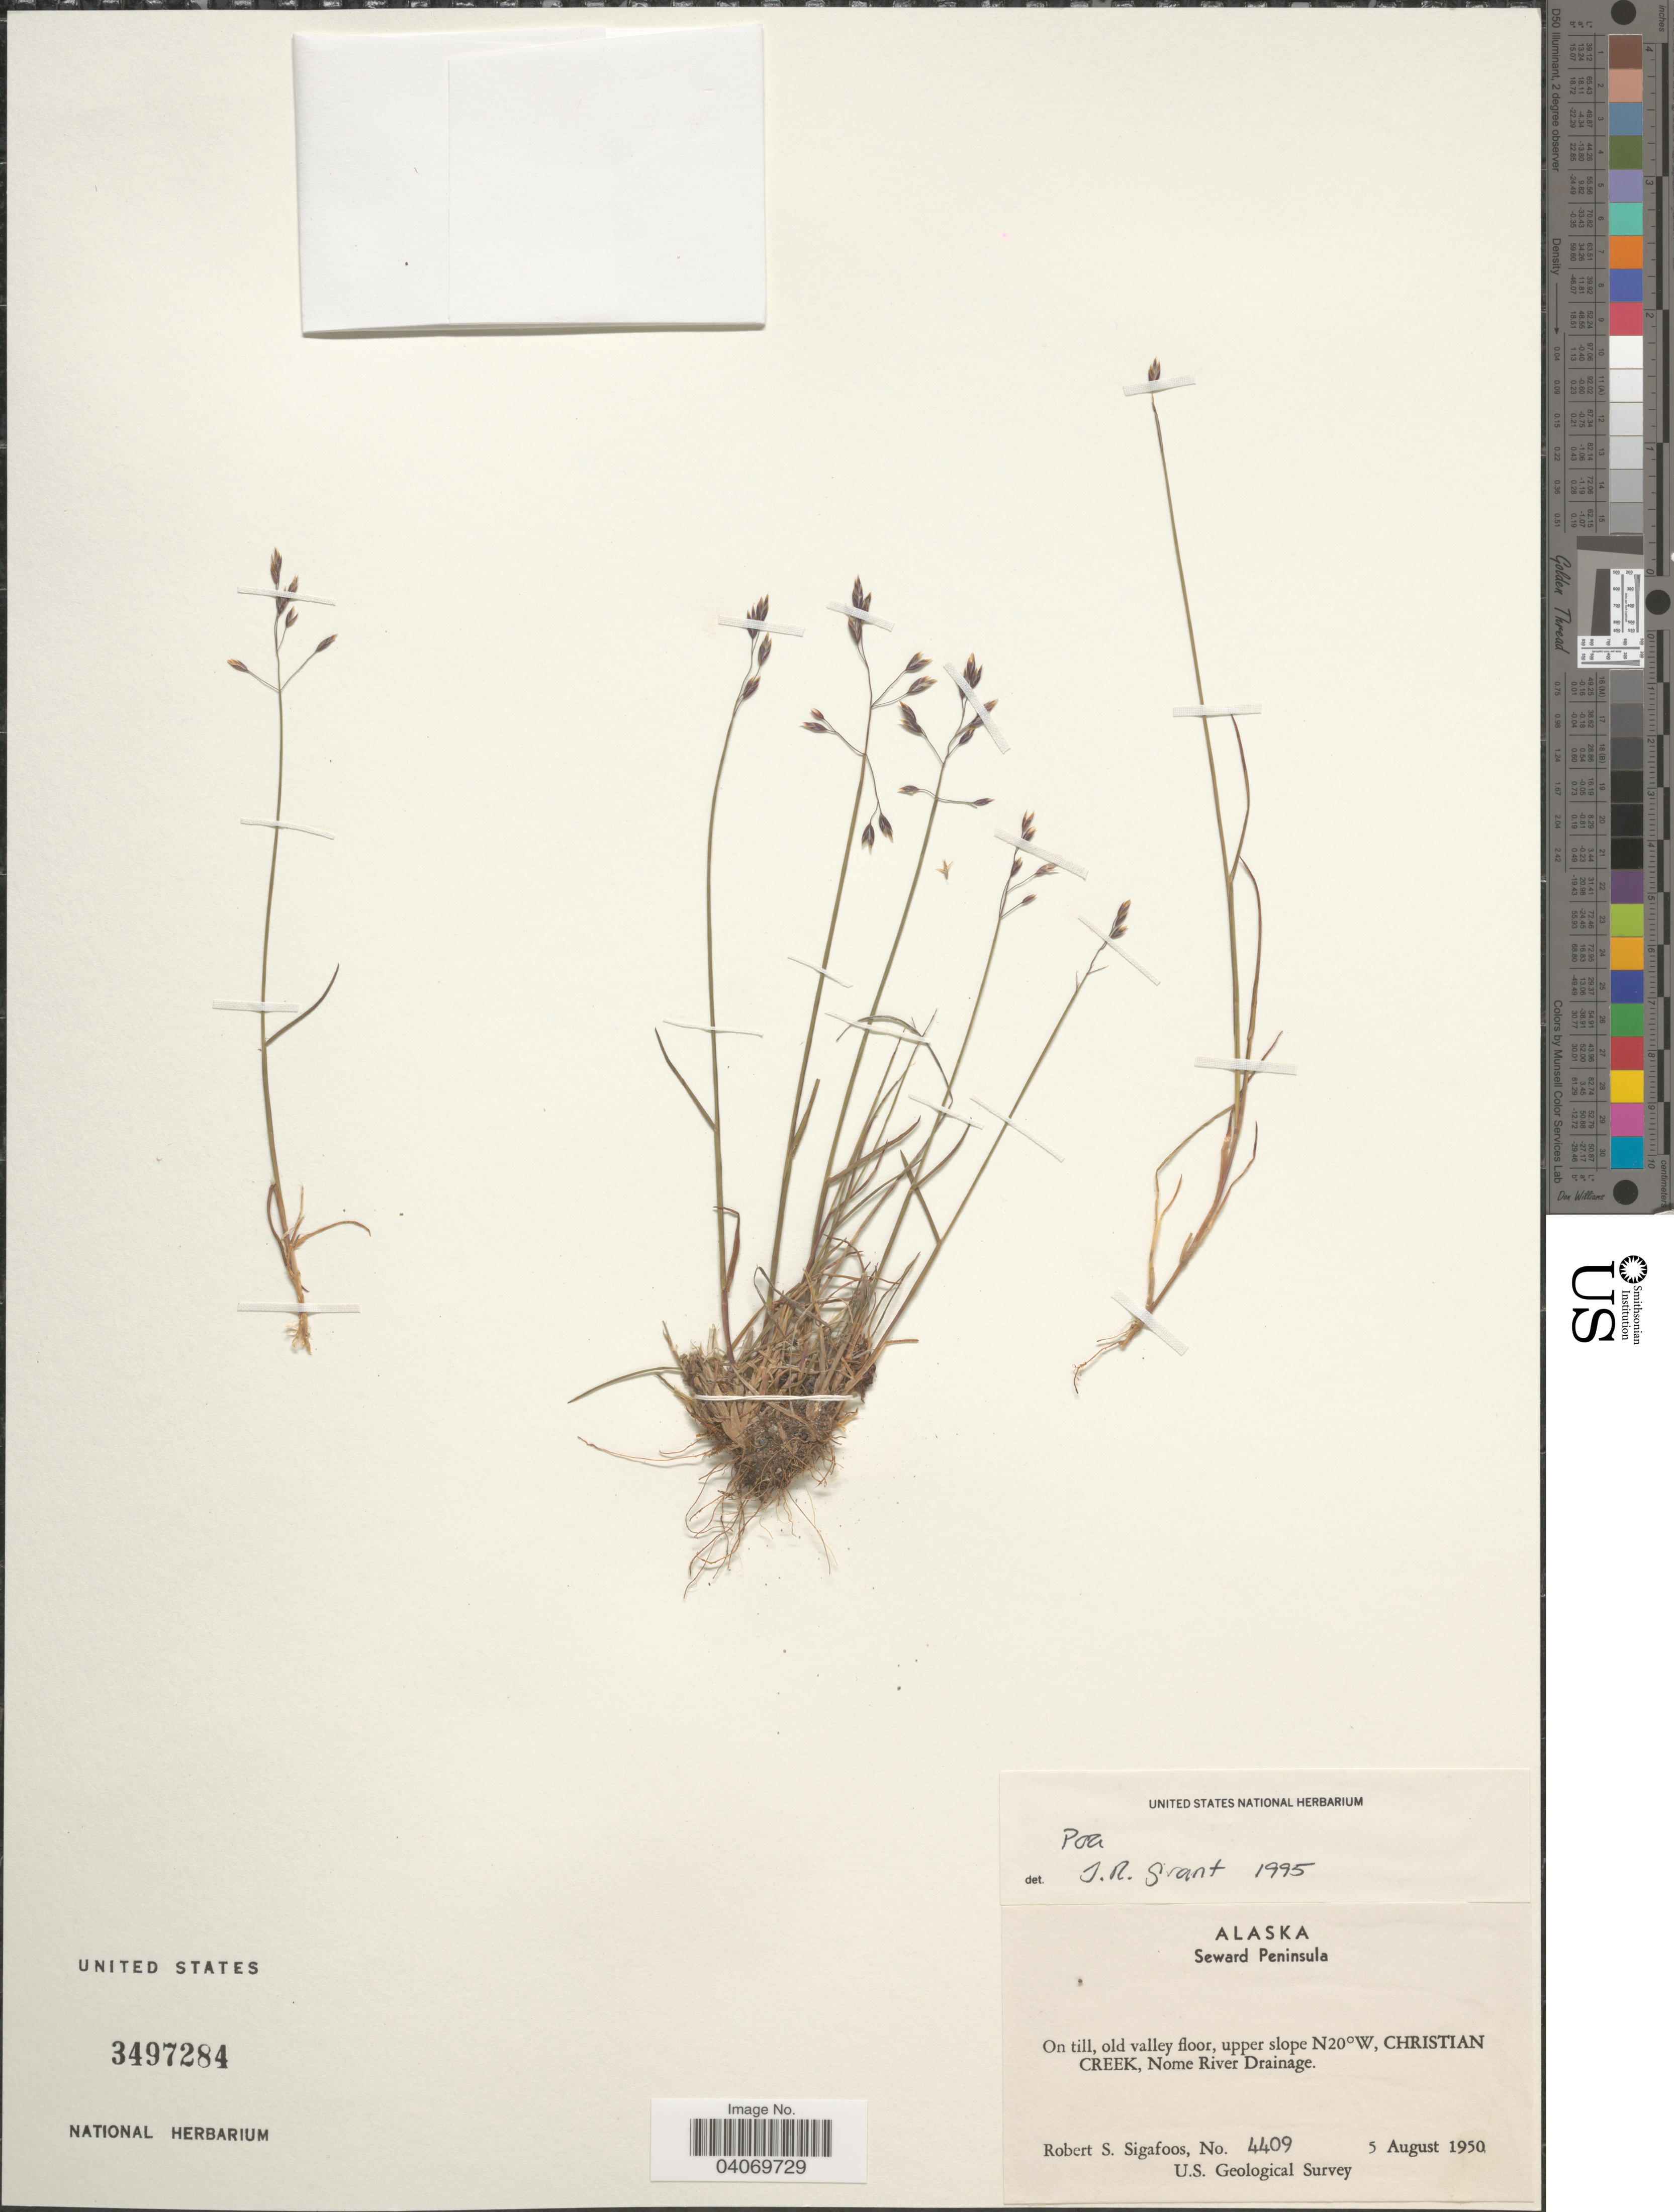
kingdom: Plantae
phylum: Tracheophyta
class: Liliopsida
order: Poales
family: Poaceae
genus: Poa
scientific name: Poa sp.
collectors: R. Sigafoos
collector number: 4409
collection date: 1950-08-05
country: United States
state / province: Alaska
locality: Seward Peninsula. On till, old valley floor, upper slope N20°W, Christian Creek, Nome River Drainage. U.S. Geological Survey.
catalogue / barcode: US 3497284